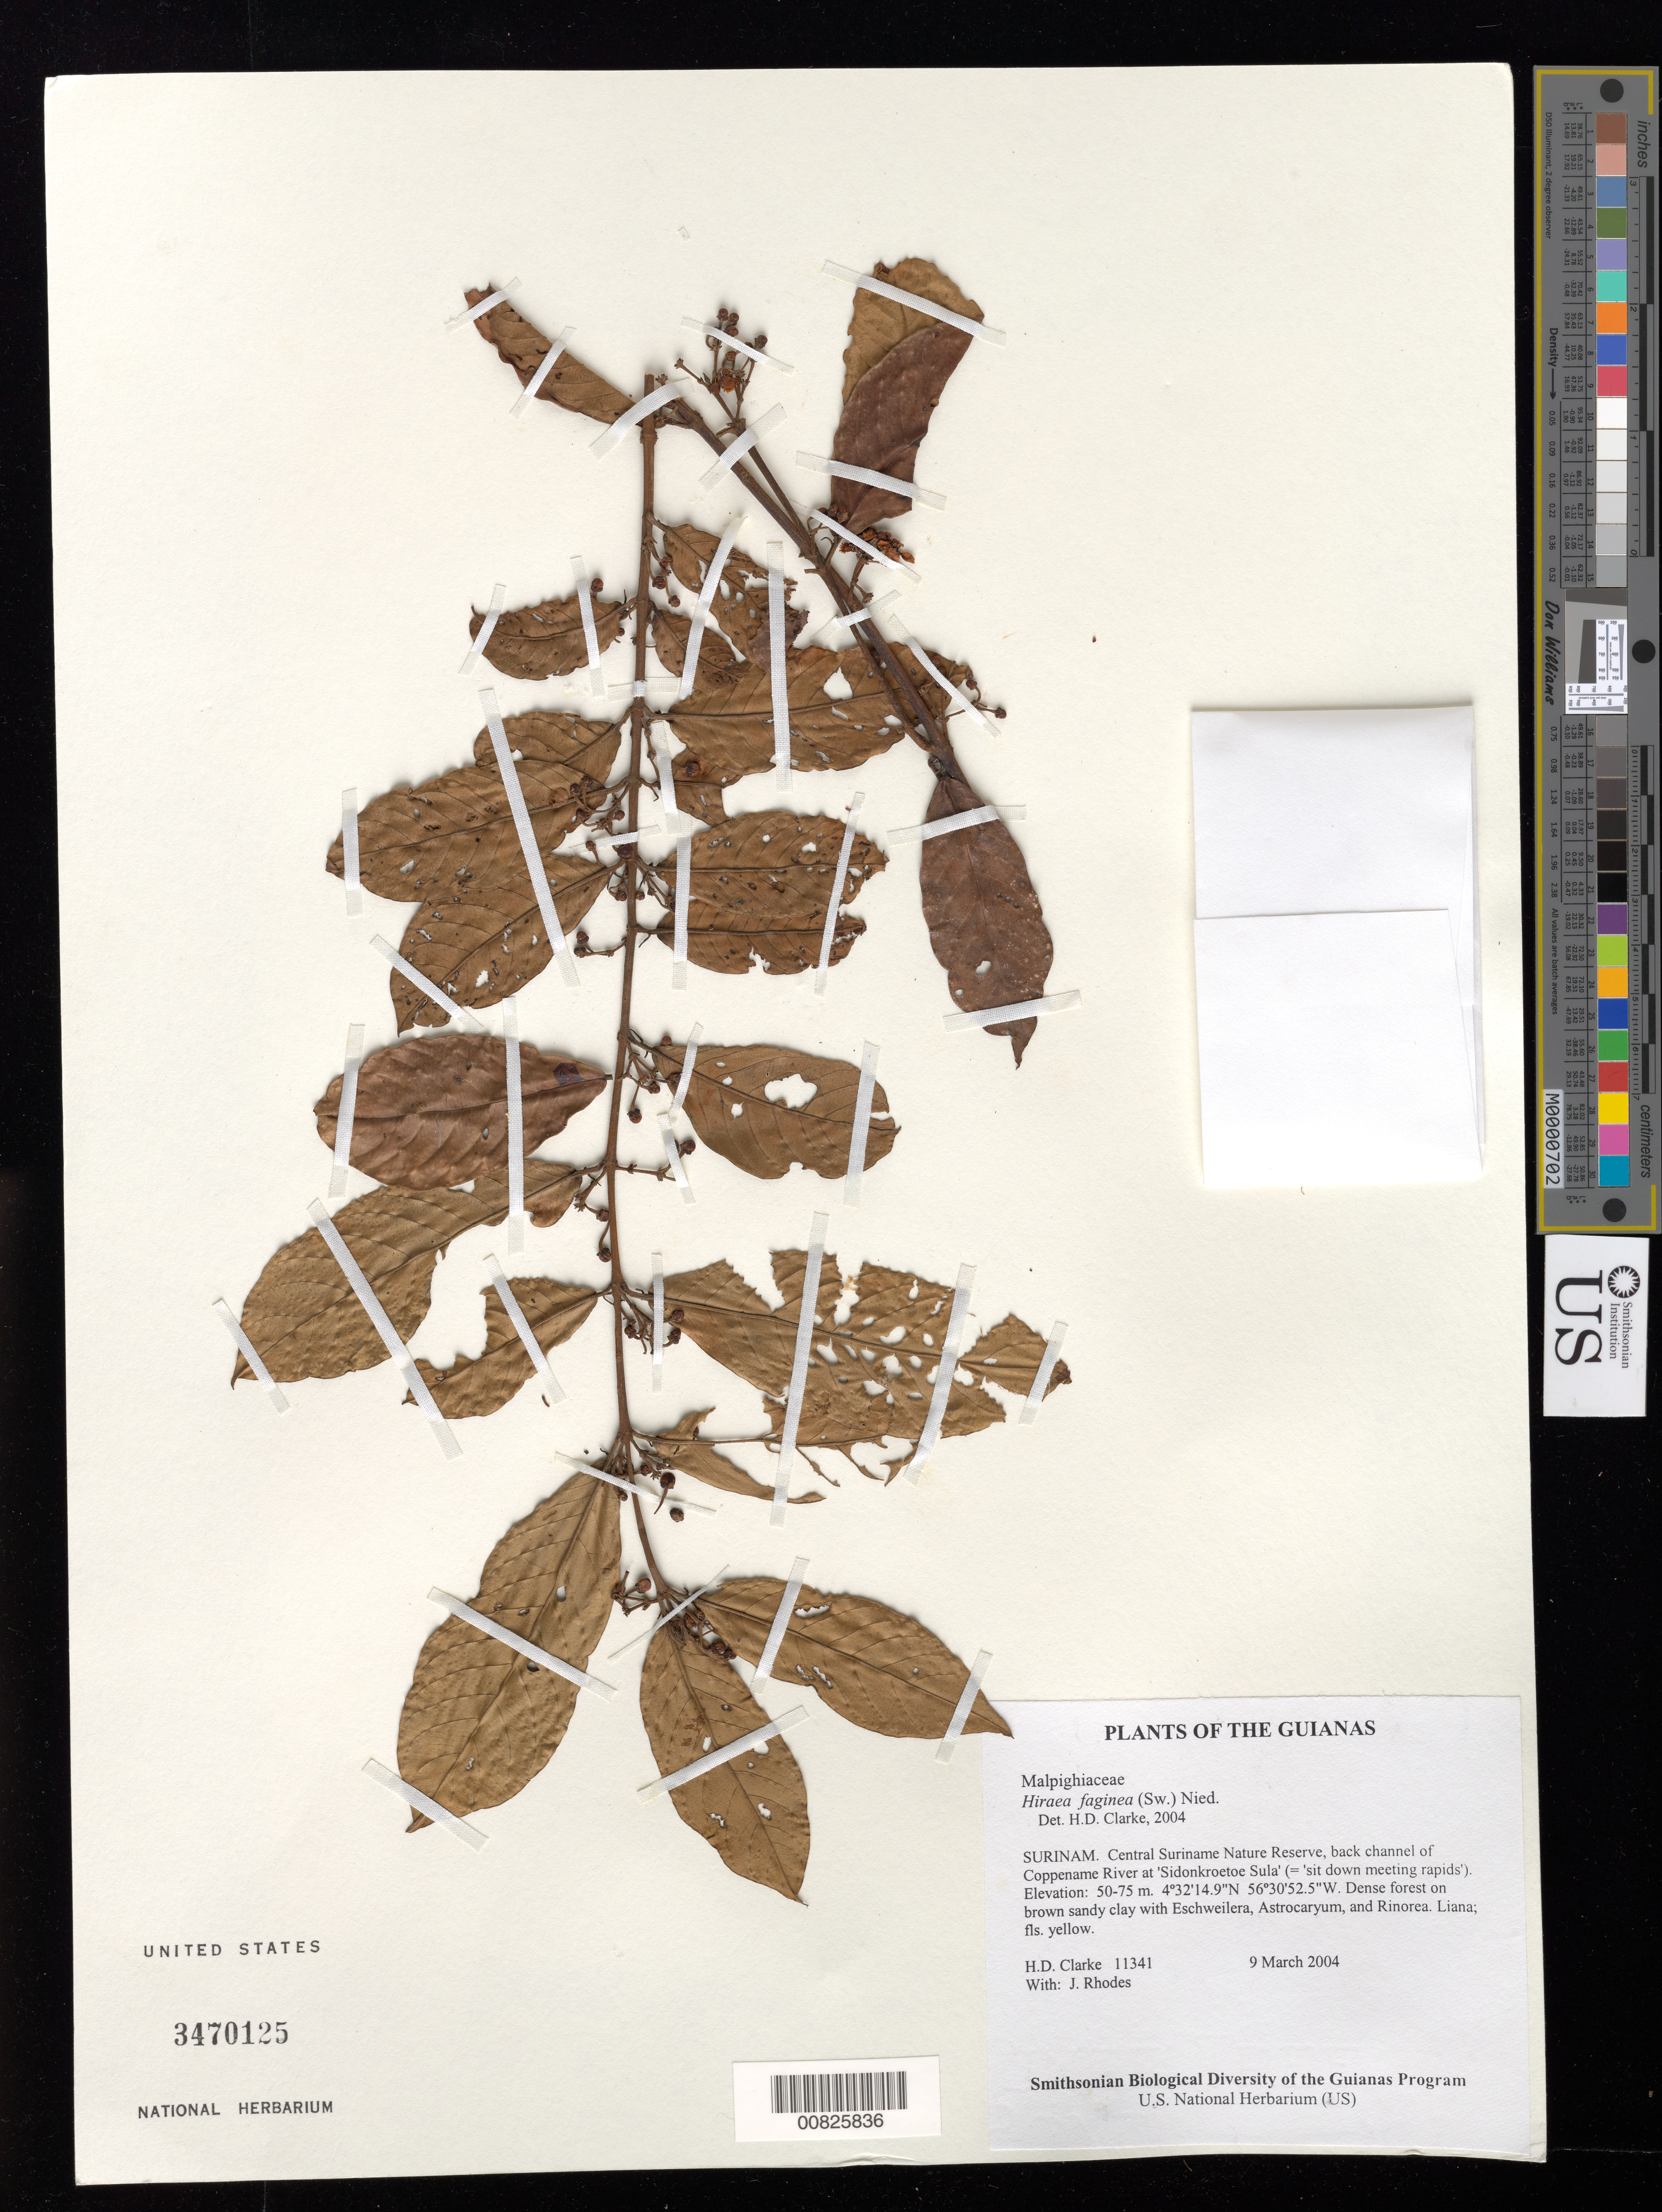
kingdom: Plantae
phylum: Tracheophyta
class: Magnoliopsida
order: Malpighiales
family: Malpighiaceae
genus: Hiraea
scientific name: Hiraea faginea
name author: (Sw.) Nied.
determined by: Anderson, W. R., (MICH), University of Michigan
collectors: H. D. Clarke & J. Rhodes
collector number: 11341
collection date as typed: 9 March 2004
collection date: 2004-03-09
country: Suriname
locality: Central Suriname Nature Reserve, back channel of Coppename River at 'Sidonkroetoe Sula' (= 'sit down meeting rapids')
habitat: Dense forest on brown sandy clay with Eschweilera, Astrocaryum, and Rinorea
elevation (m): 50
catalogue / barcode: US 3470125